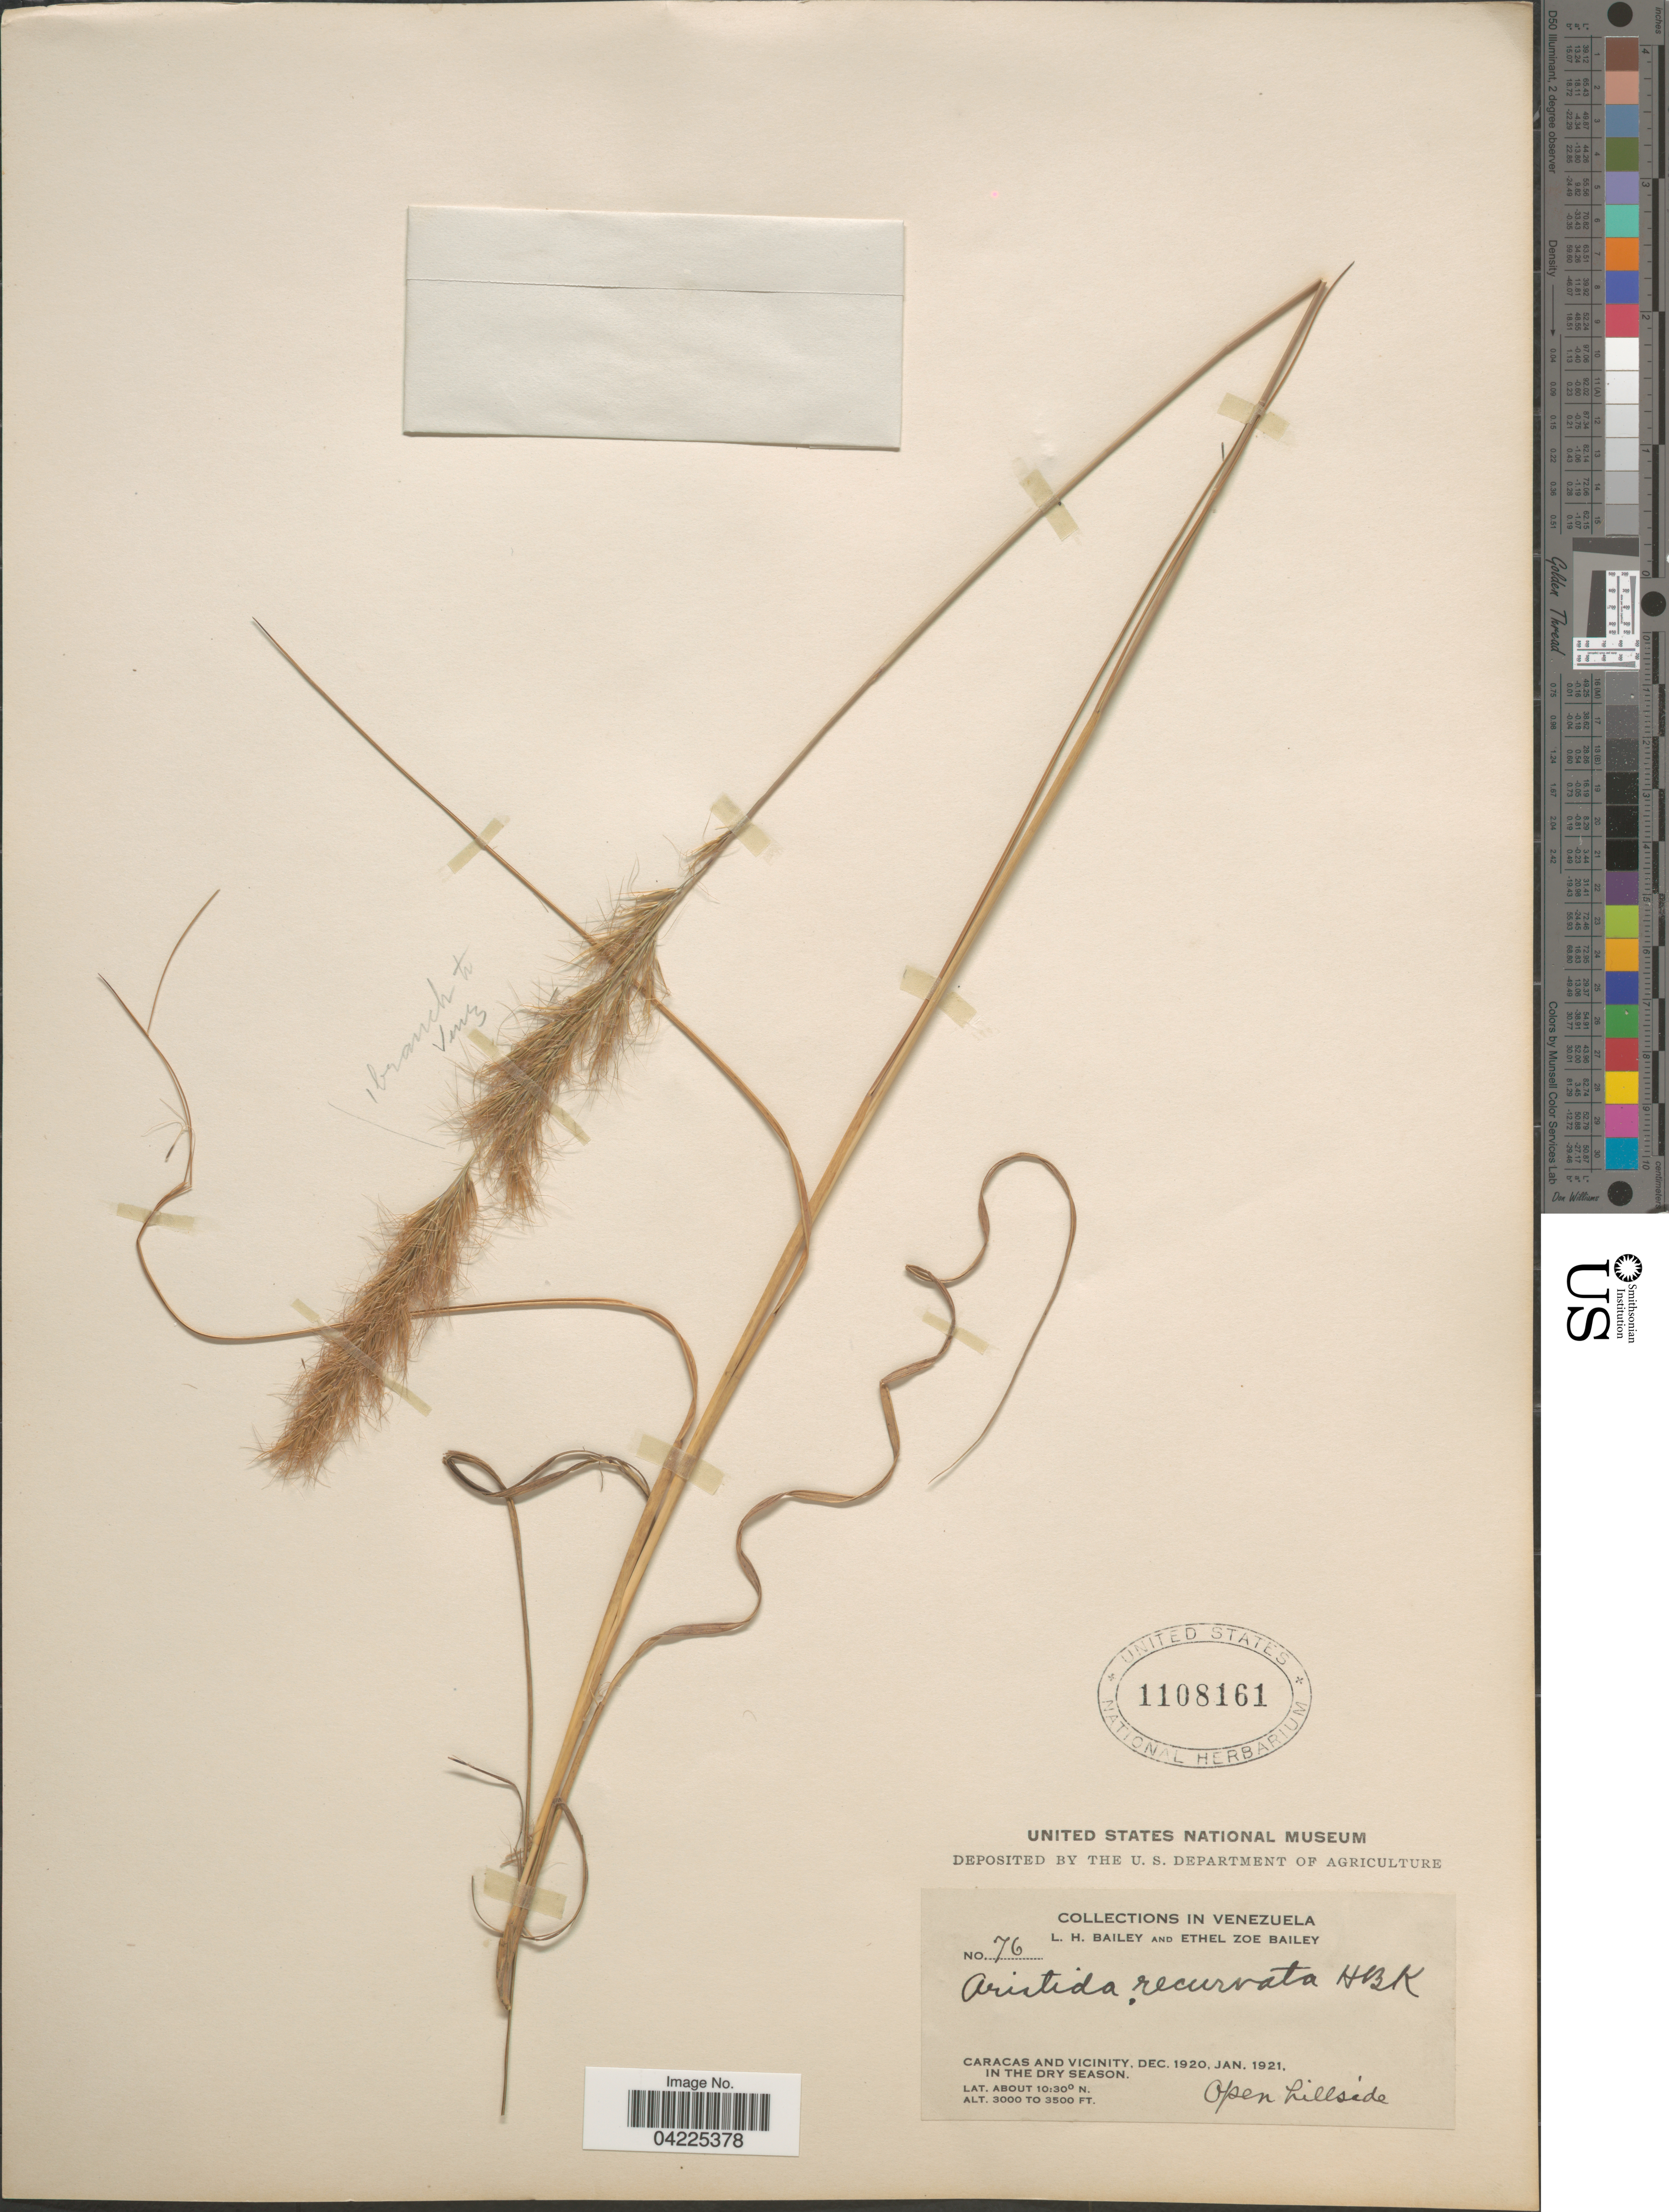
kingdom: Plantae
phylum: Tracheophyta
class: Liliopsida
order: Poales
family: Poaceae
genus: Aristida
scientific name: Aristida recurvata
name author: Kunth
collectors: L. H. Bailey & E. Z. Bailey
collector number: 76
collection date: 1920-12/1921-01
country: Venezuela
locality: Caracas and vicinity, in the dry season. Open hillside.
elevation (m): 914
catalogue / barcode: US 1108161